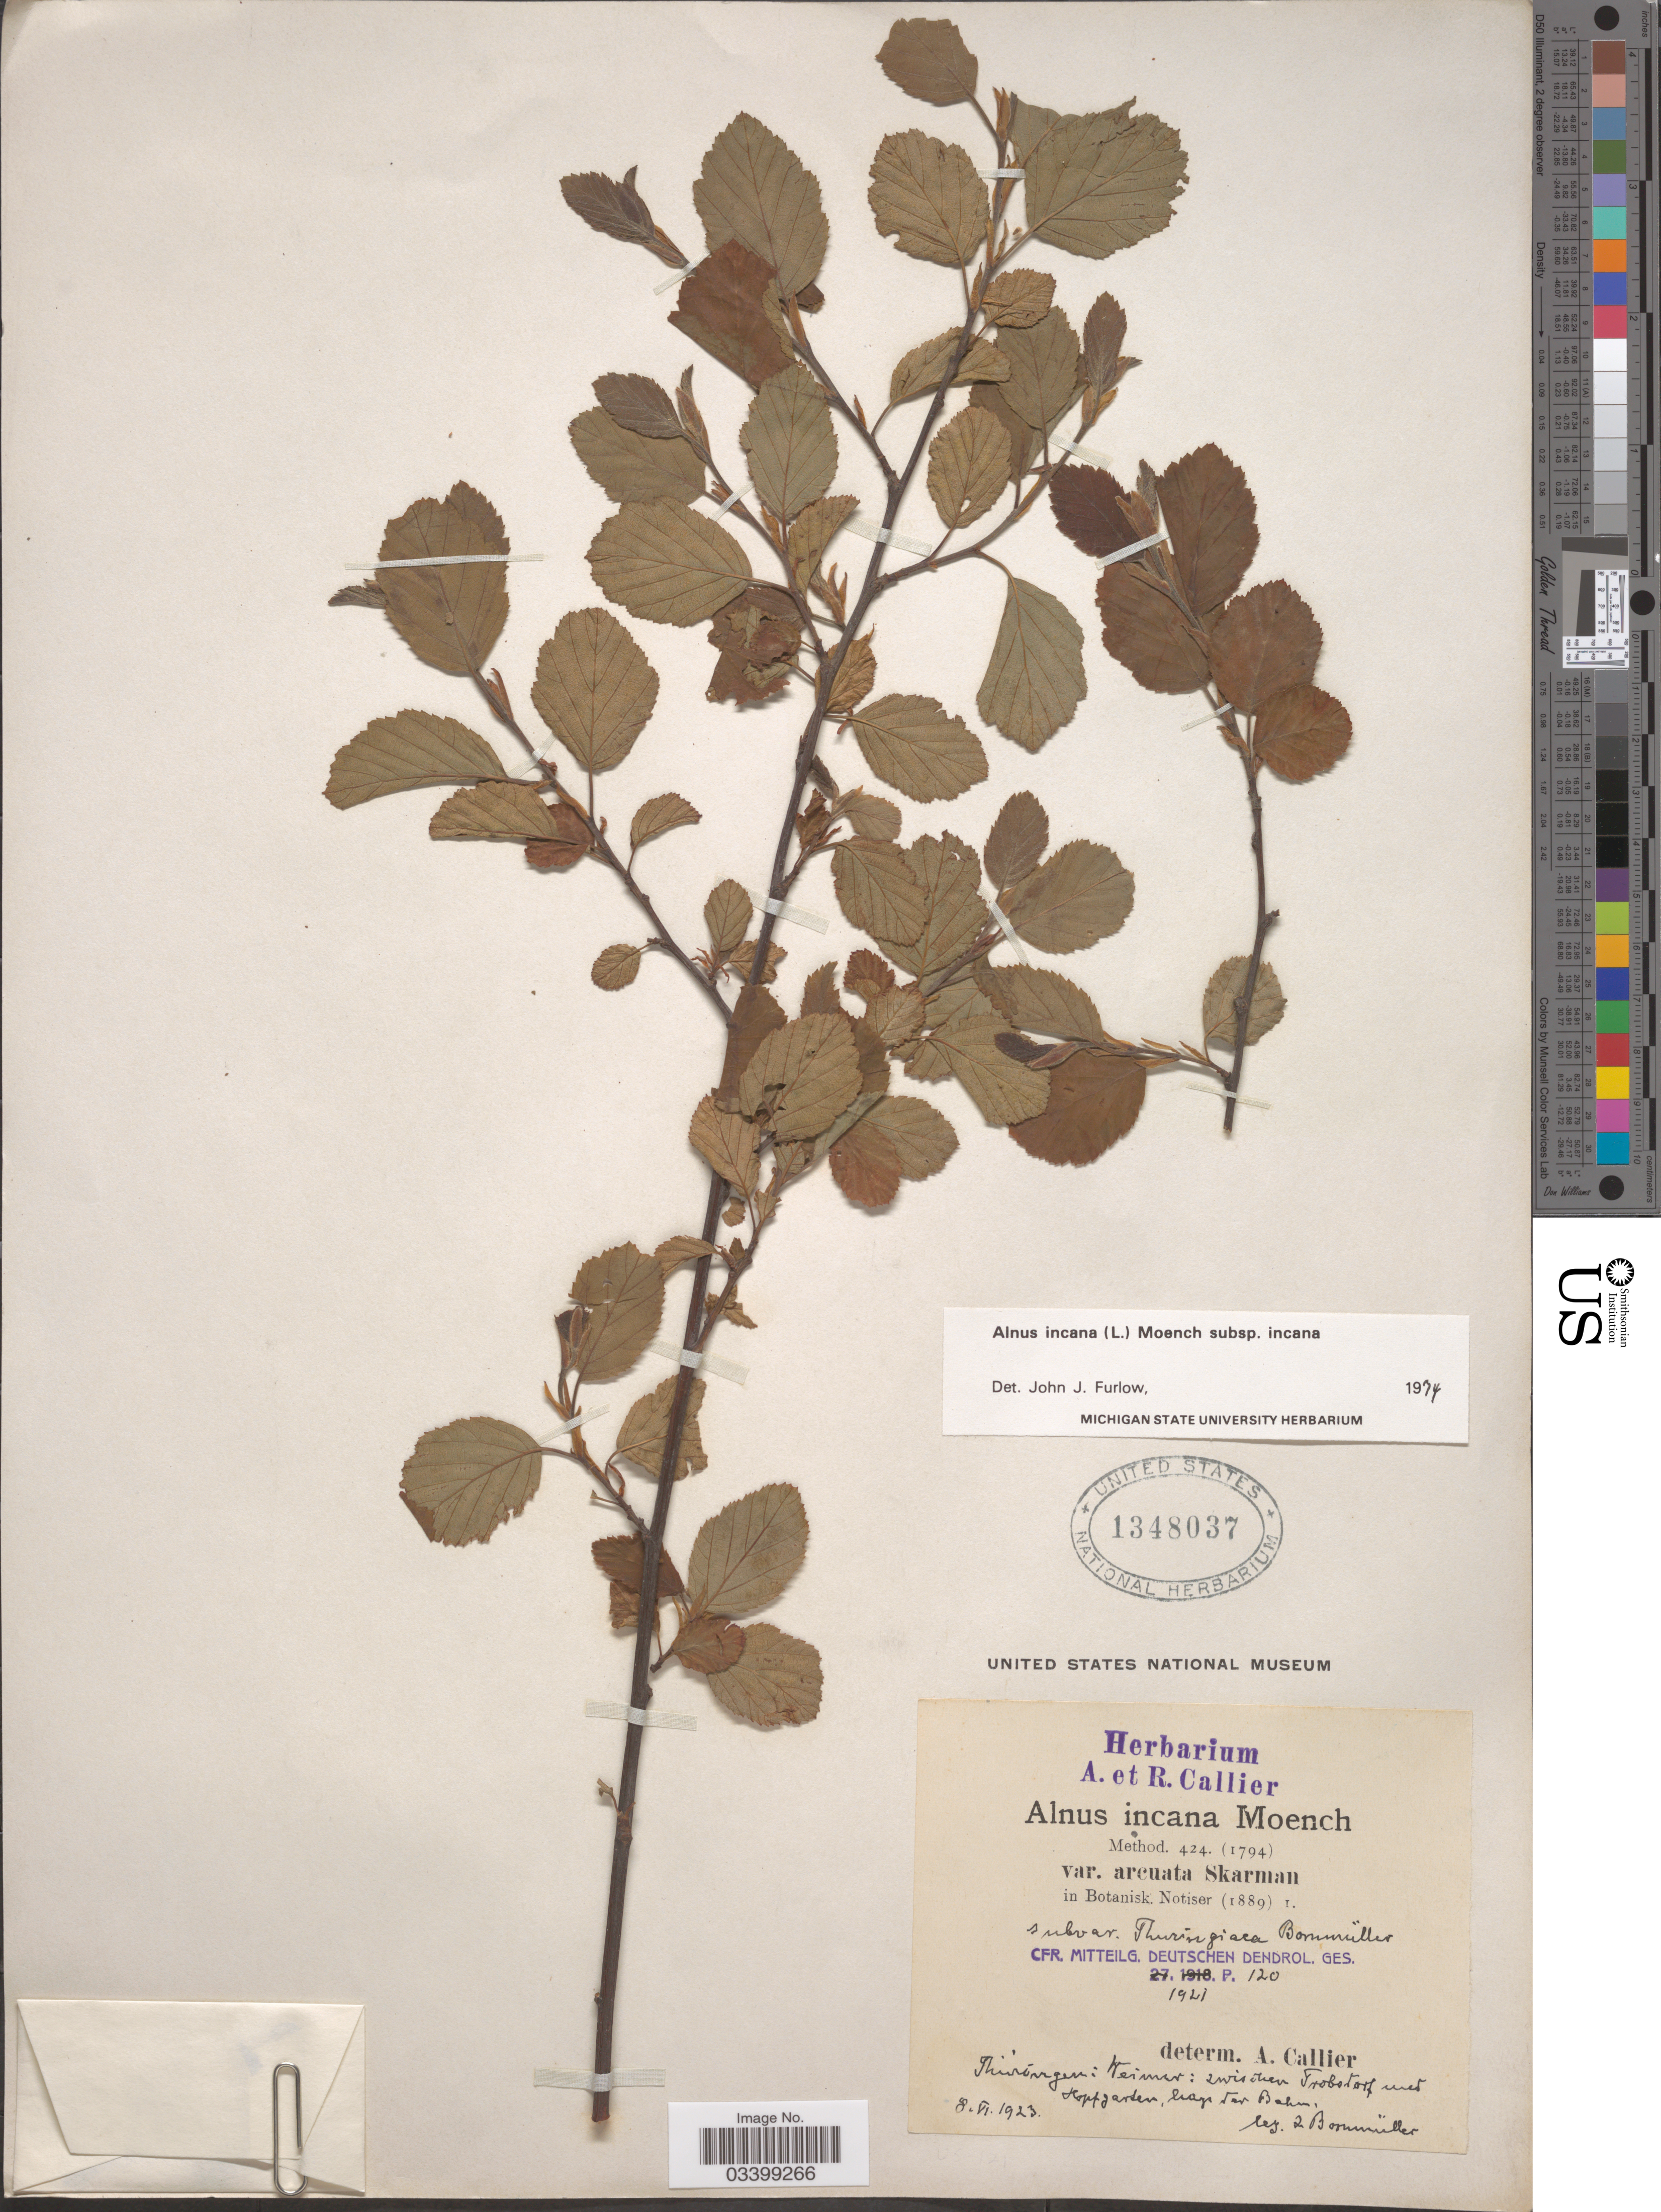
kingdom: Plantae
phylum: Tracheophyta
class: Magnoliopsida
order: Fagales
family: Betulaceae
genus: Alnus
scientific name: Alnus incana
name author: (L.) Moench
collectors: J. Bornmüller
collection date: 1923-06-08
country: Germany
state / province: Thuringia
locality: Weimar: zwischen Trobsdorf und Hopfgarten, haug [interpreted] der Bahn.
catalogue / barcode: US 1348037